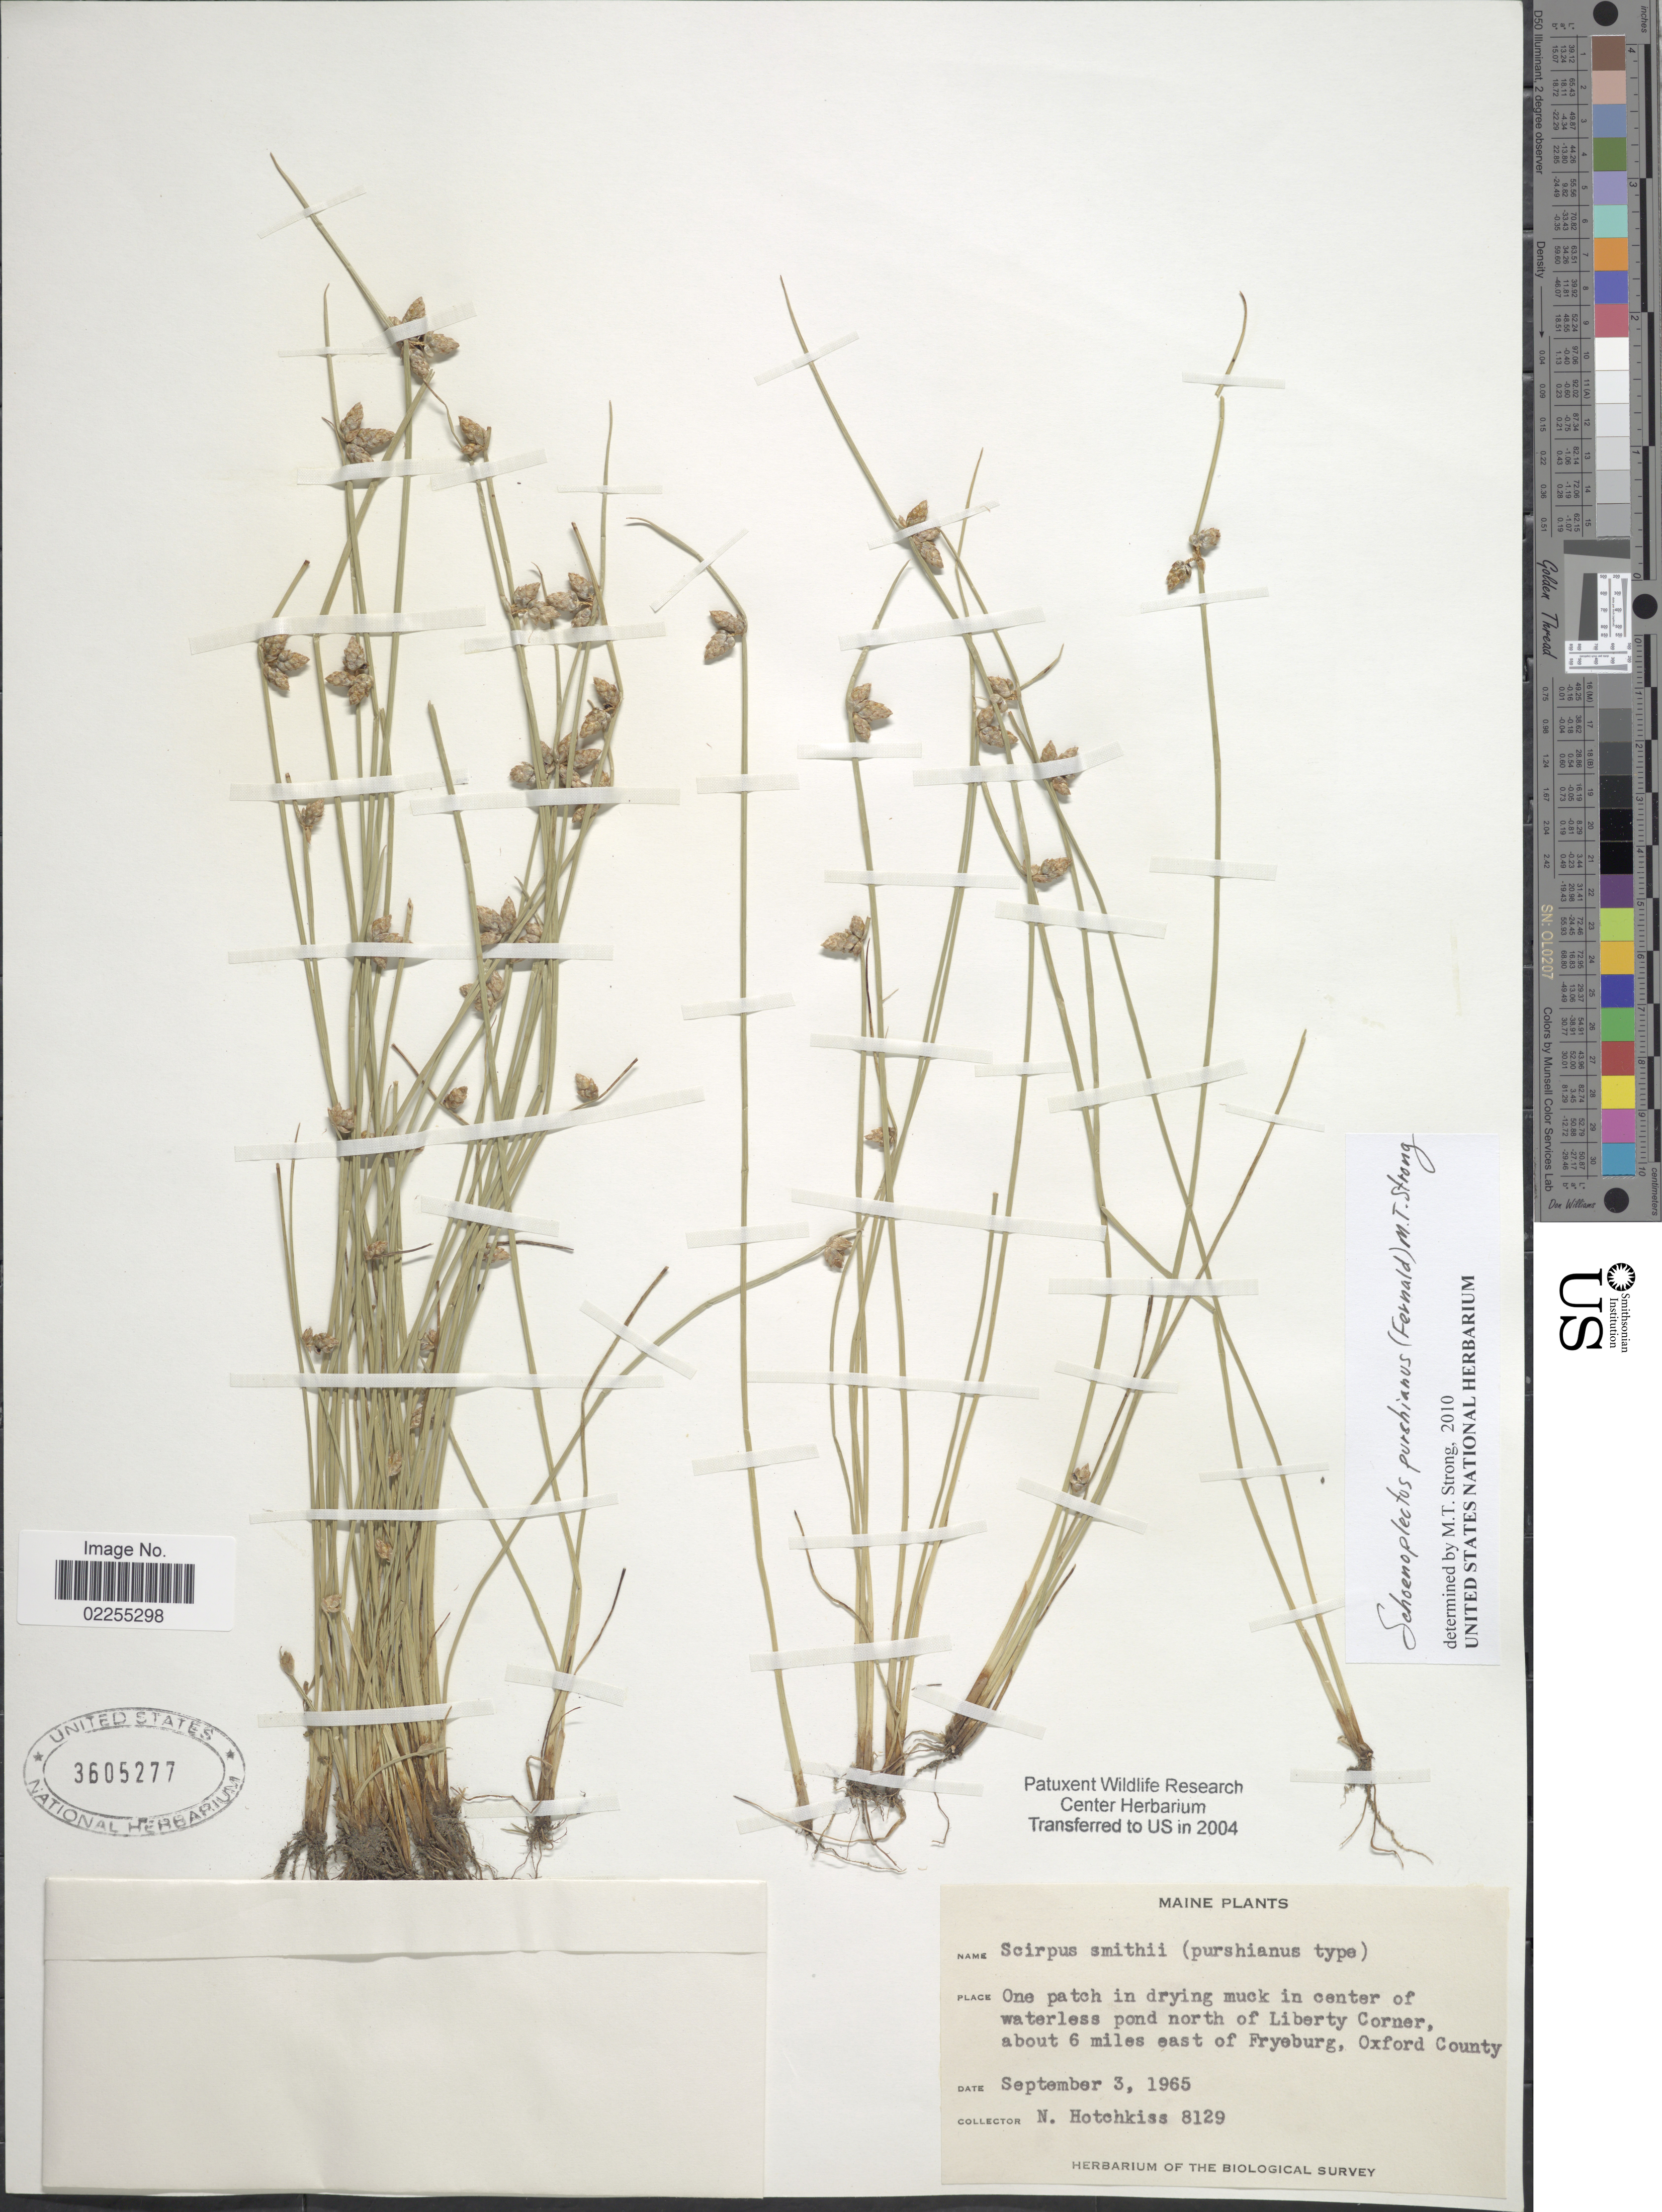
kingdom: Plantae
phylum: Tracheophyta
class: Liliopsida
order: Poales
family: Cyperaceae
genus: Schoenoplectus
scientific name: Schoenoplectus purshianus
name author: (Fernald) M.T. Strong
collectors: N. Hotchkiss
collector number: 8129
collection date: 1965-09-03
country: United States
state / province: Maine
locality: One patch in drying muck in center of waterless pond north of Liberty Corner, about 6 miles east of Fryeburg, Oxford County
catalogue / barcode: US 3605277